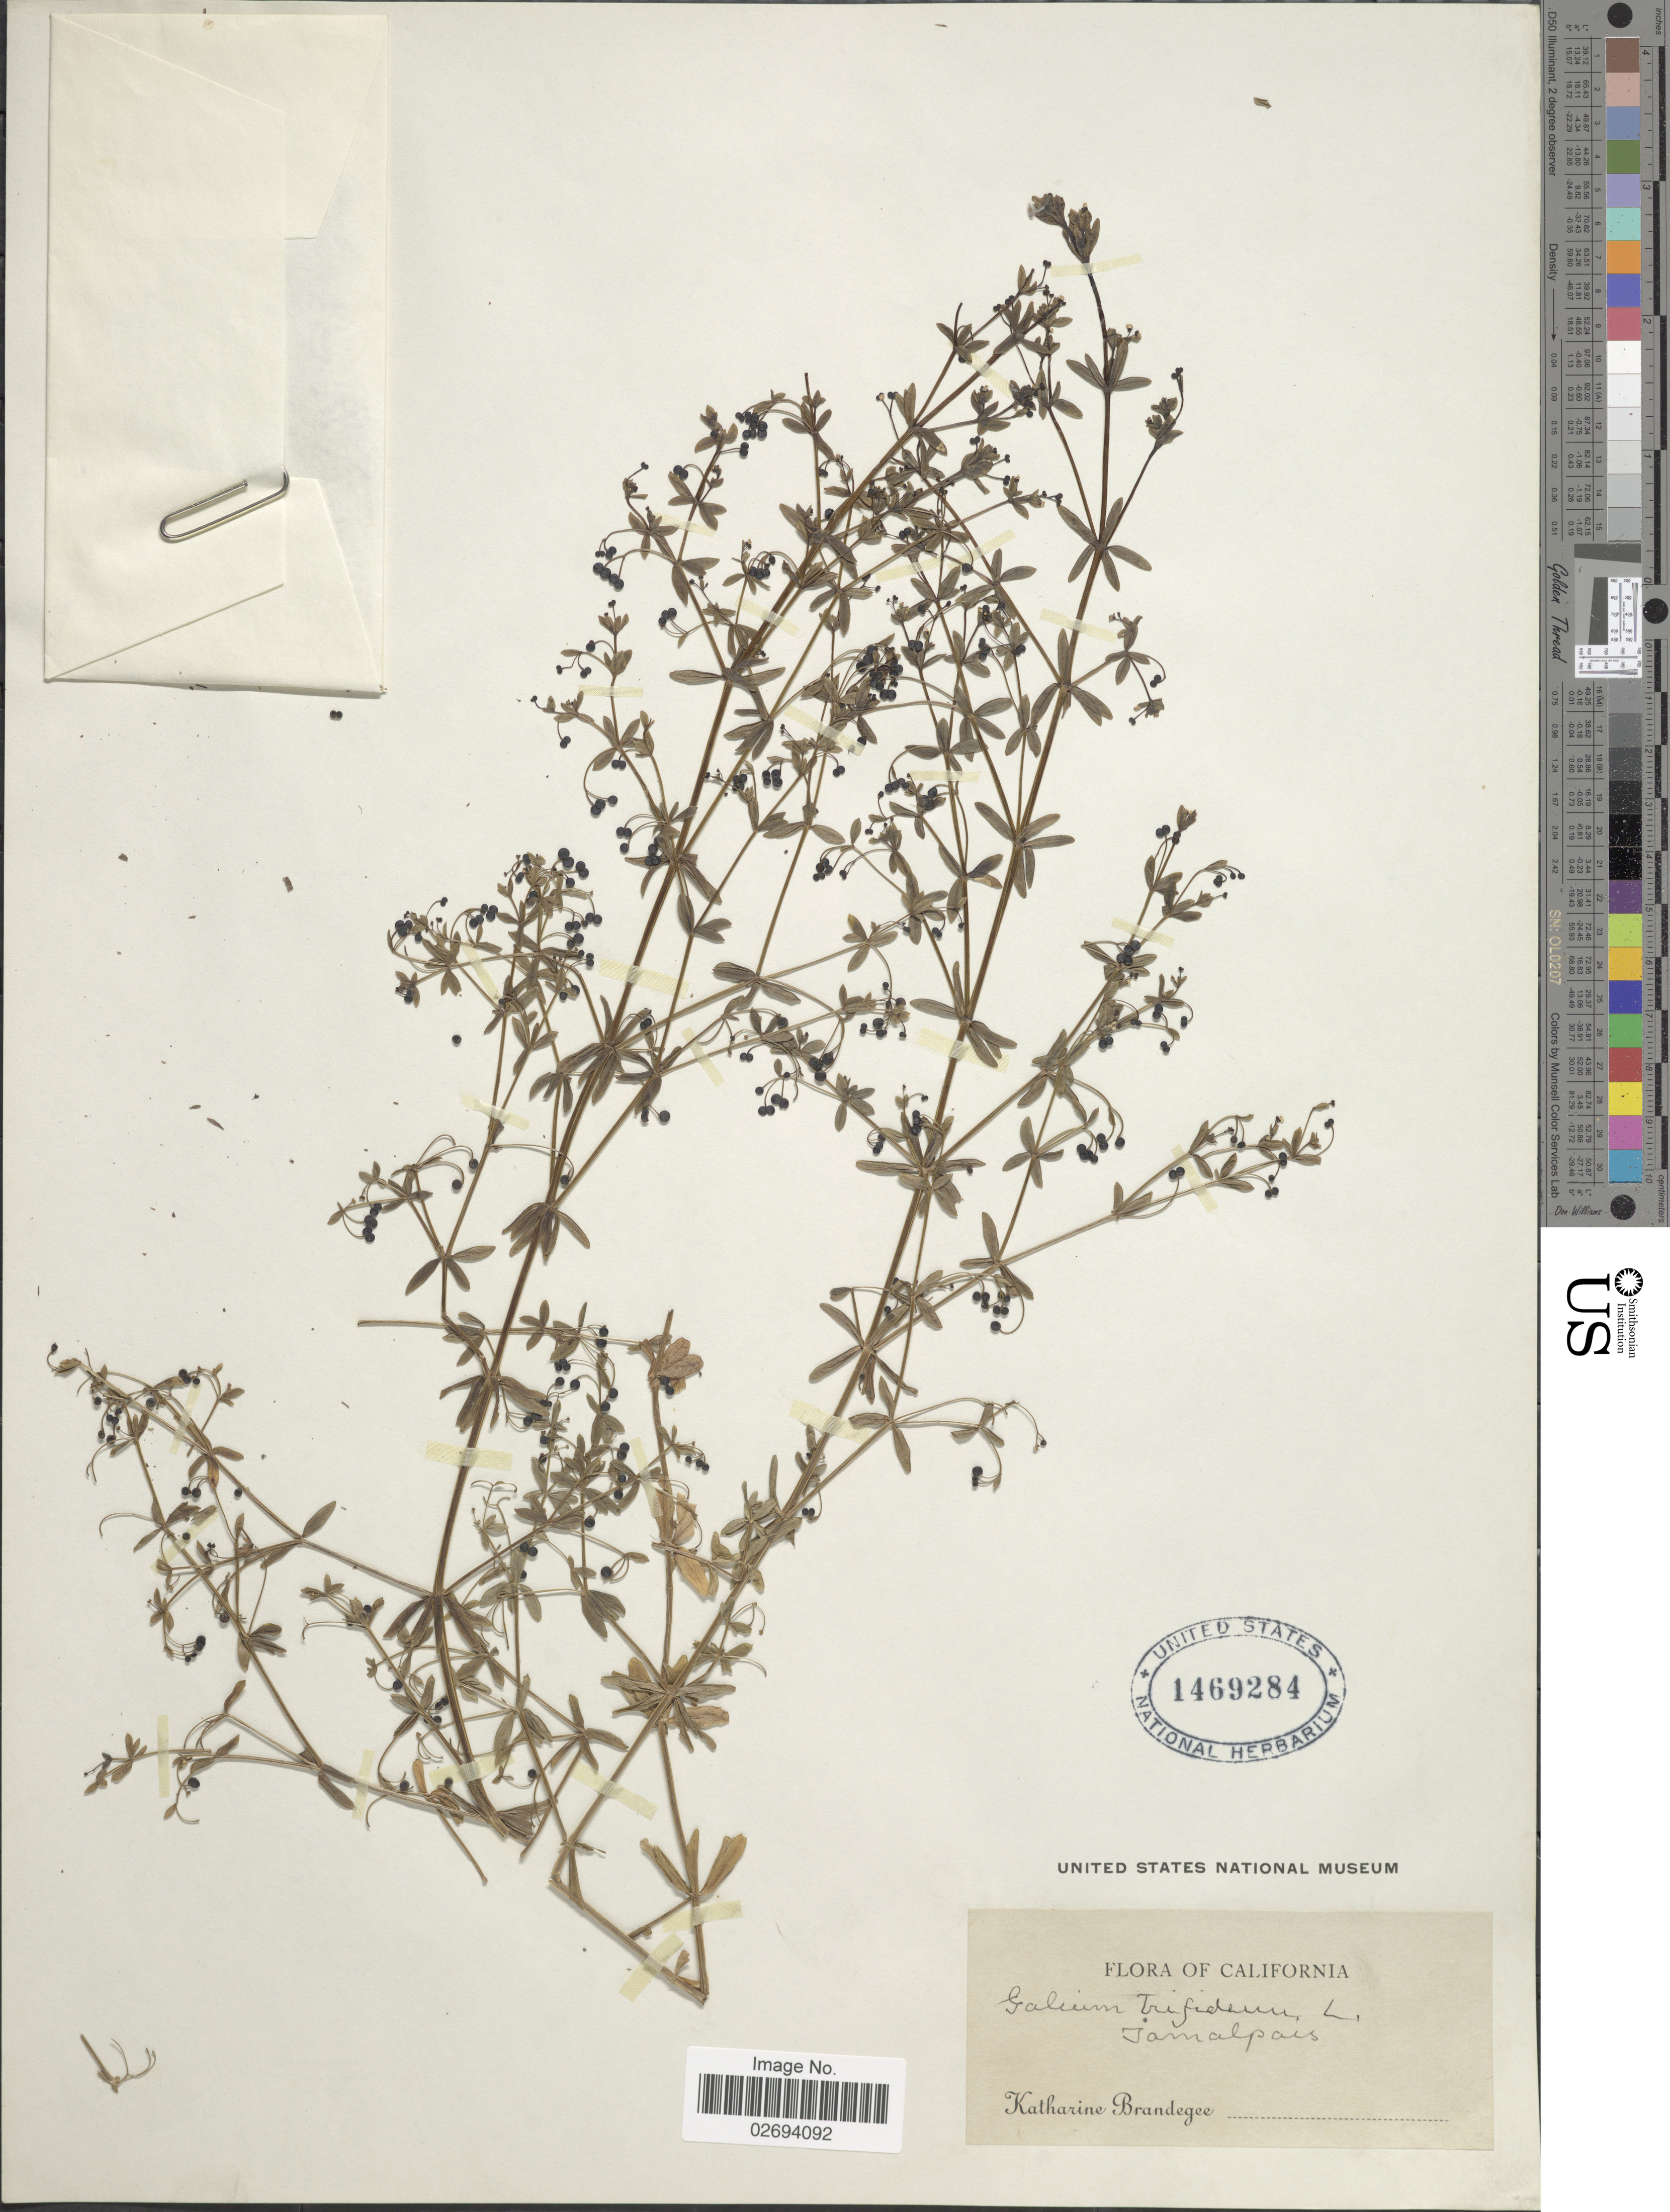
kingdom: Plantae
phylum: Tracheophyta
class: Magnoliopsida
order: Gentianales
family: Rubiaceae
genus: Galium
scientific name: Galium trifidum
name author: L.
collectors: M. K. Brandegee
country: United States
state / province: California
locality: Tamalpais [unsure placement]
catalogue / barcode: US 1469284